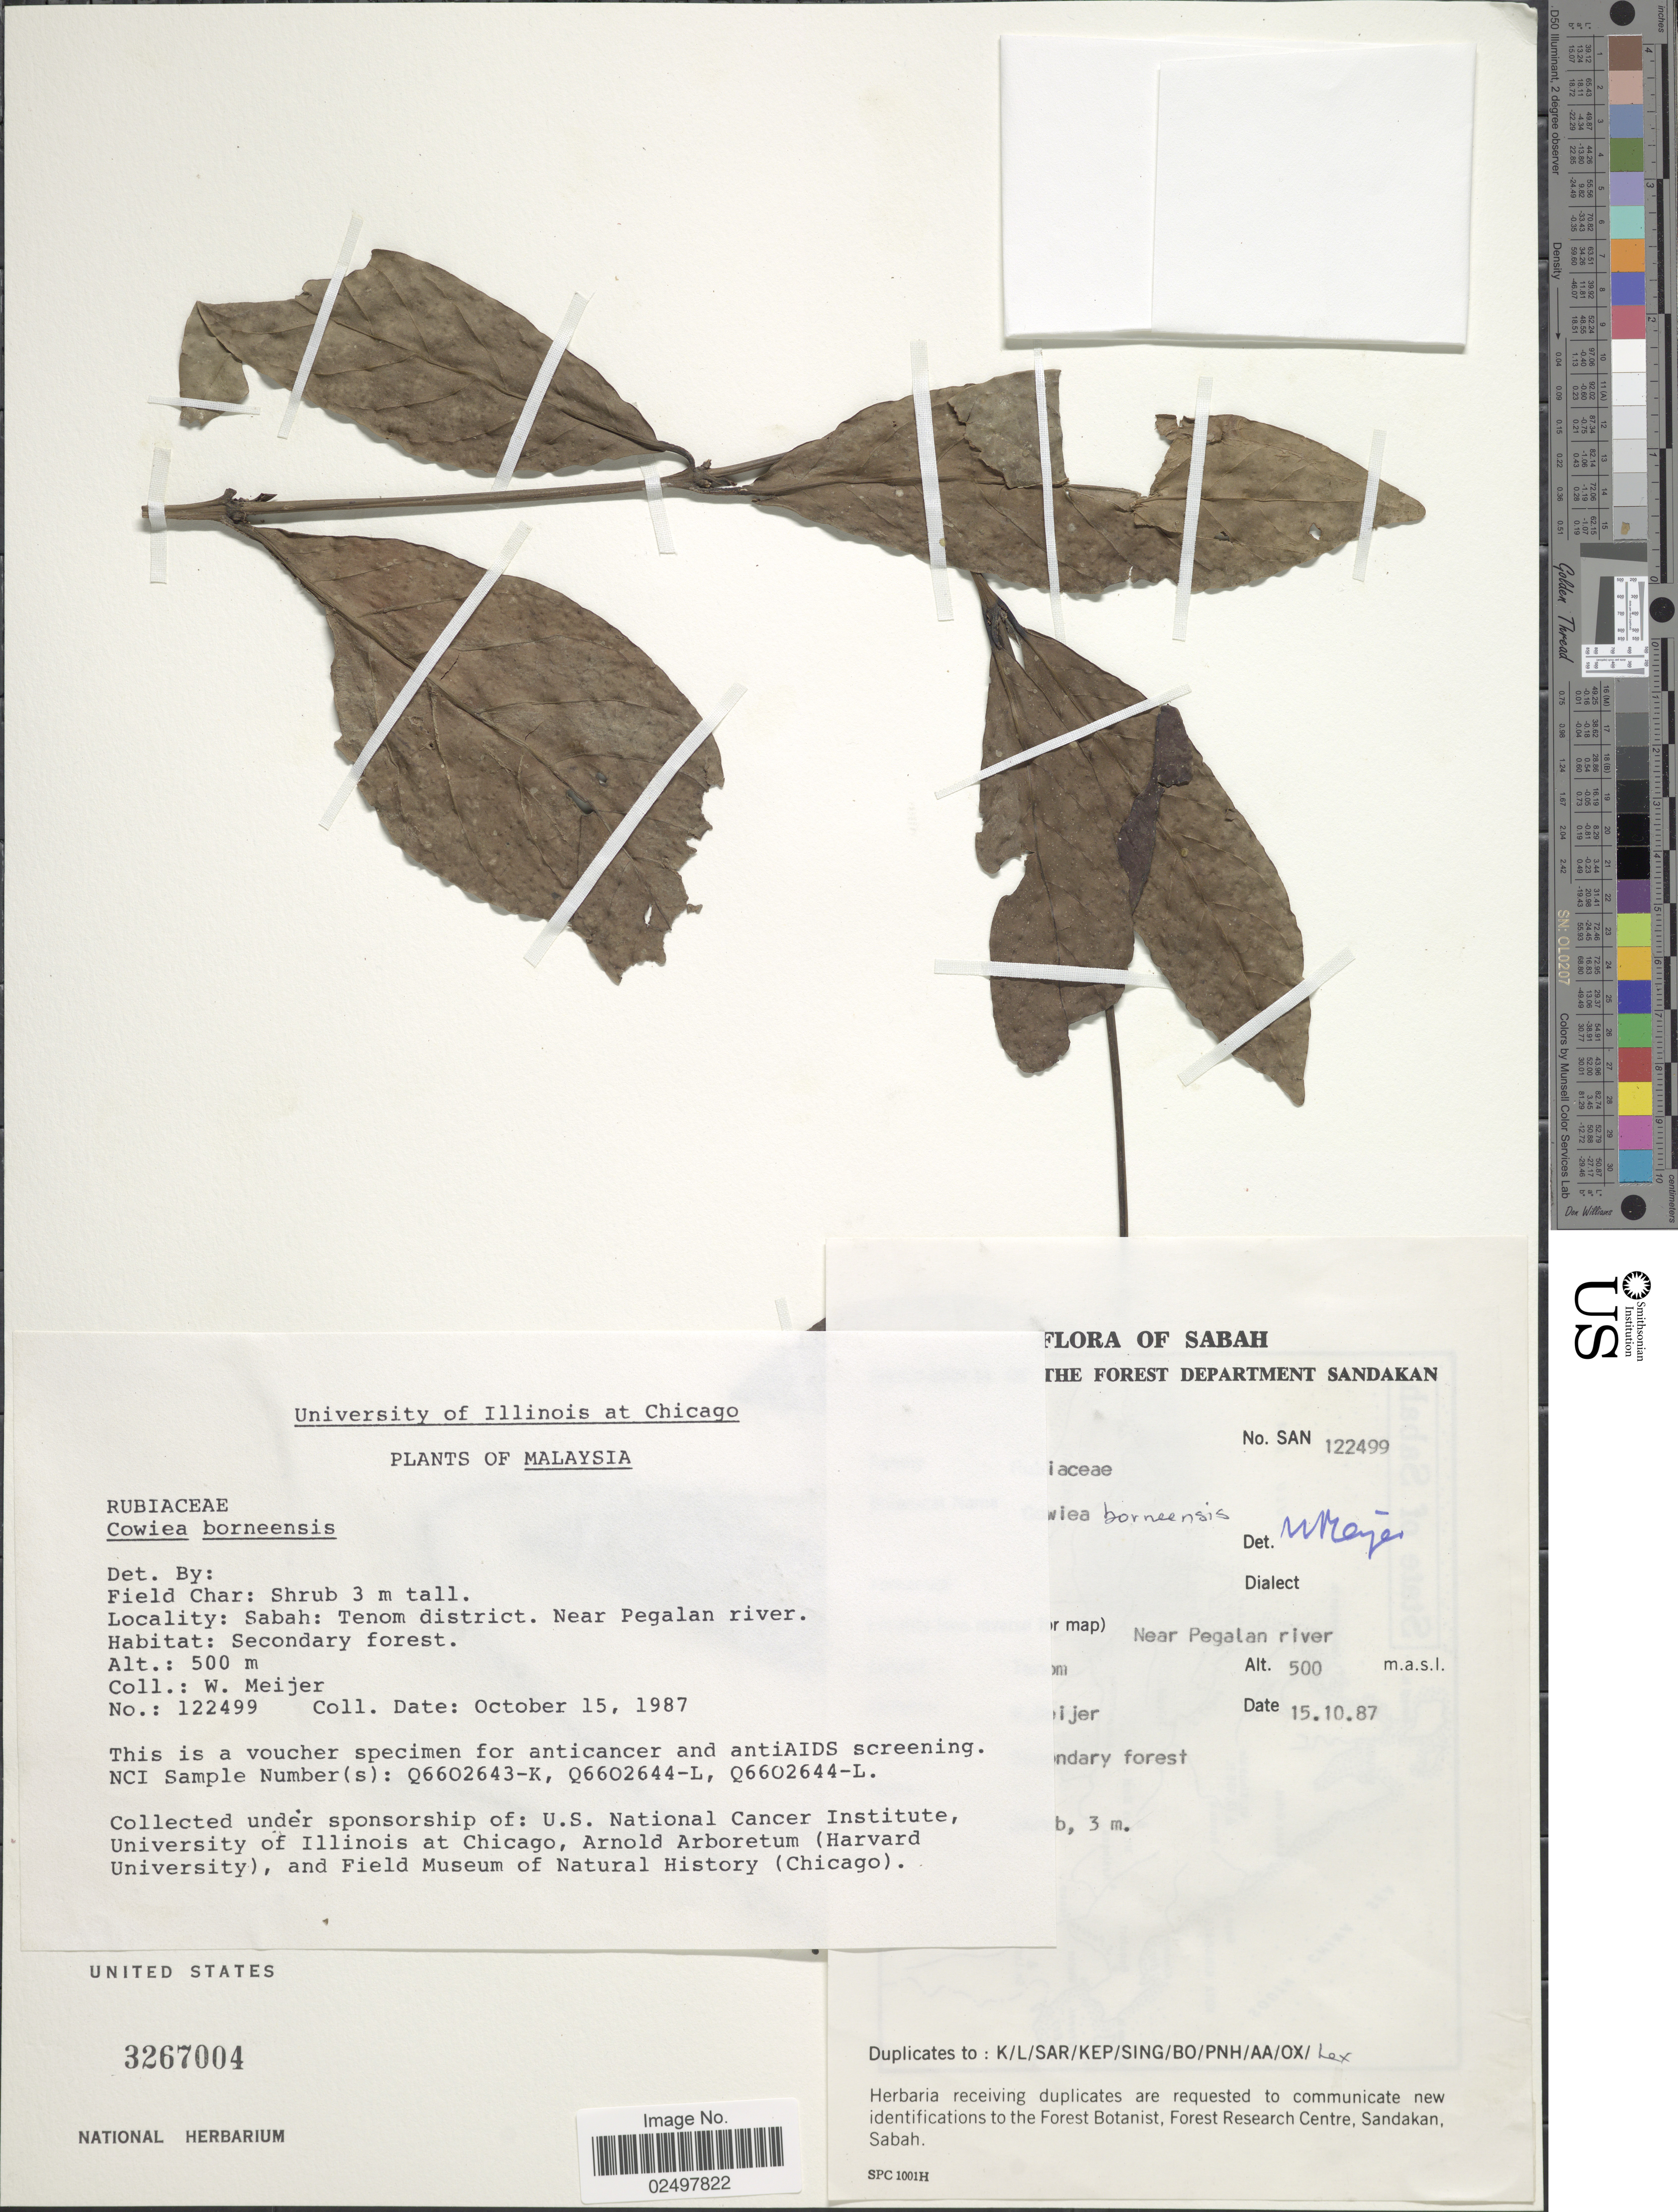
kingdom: Plantae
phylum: Tracheophyta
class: Magnoliopsida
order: Gentianales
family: Rubiaceae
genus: Cowiea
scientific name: Cowiea borneensis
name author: Wernham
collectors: W. Meijer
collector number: SAN 122499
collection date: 1987-10-15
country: Malaysia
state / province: Sabah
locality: Tenom district, near Pegalan river, secondary forest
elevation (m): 500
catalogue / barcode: US 3267004